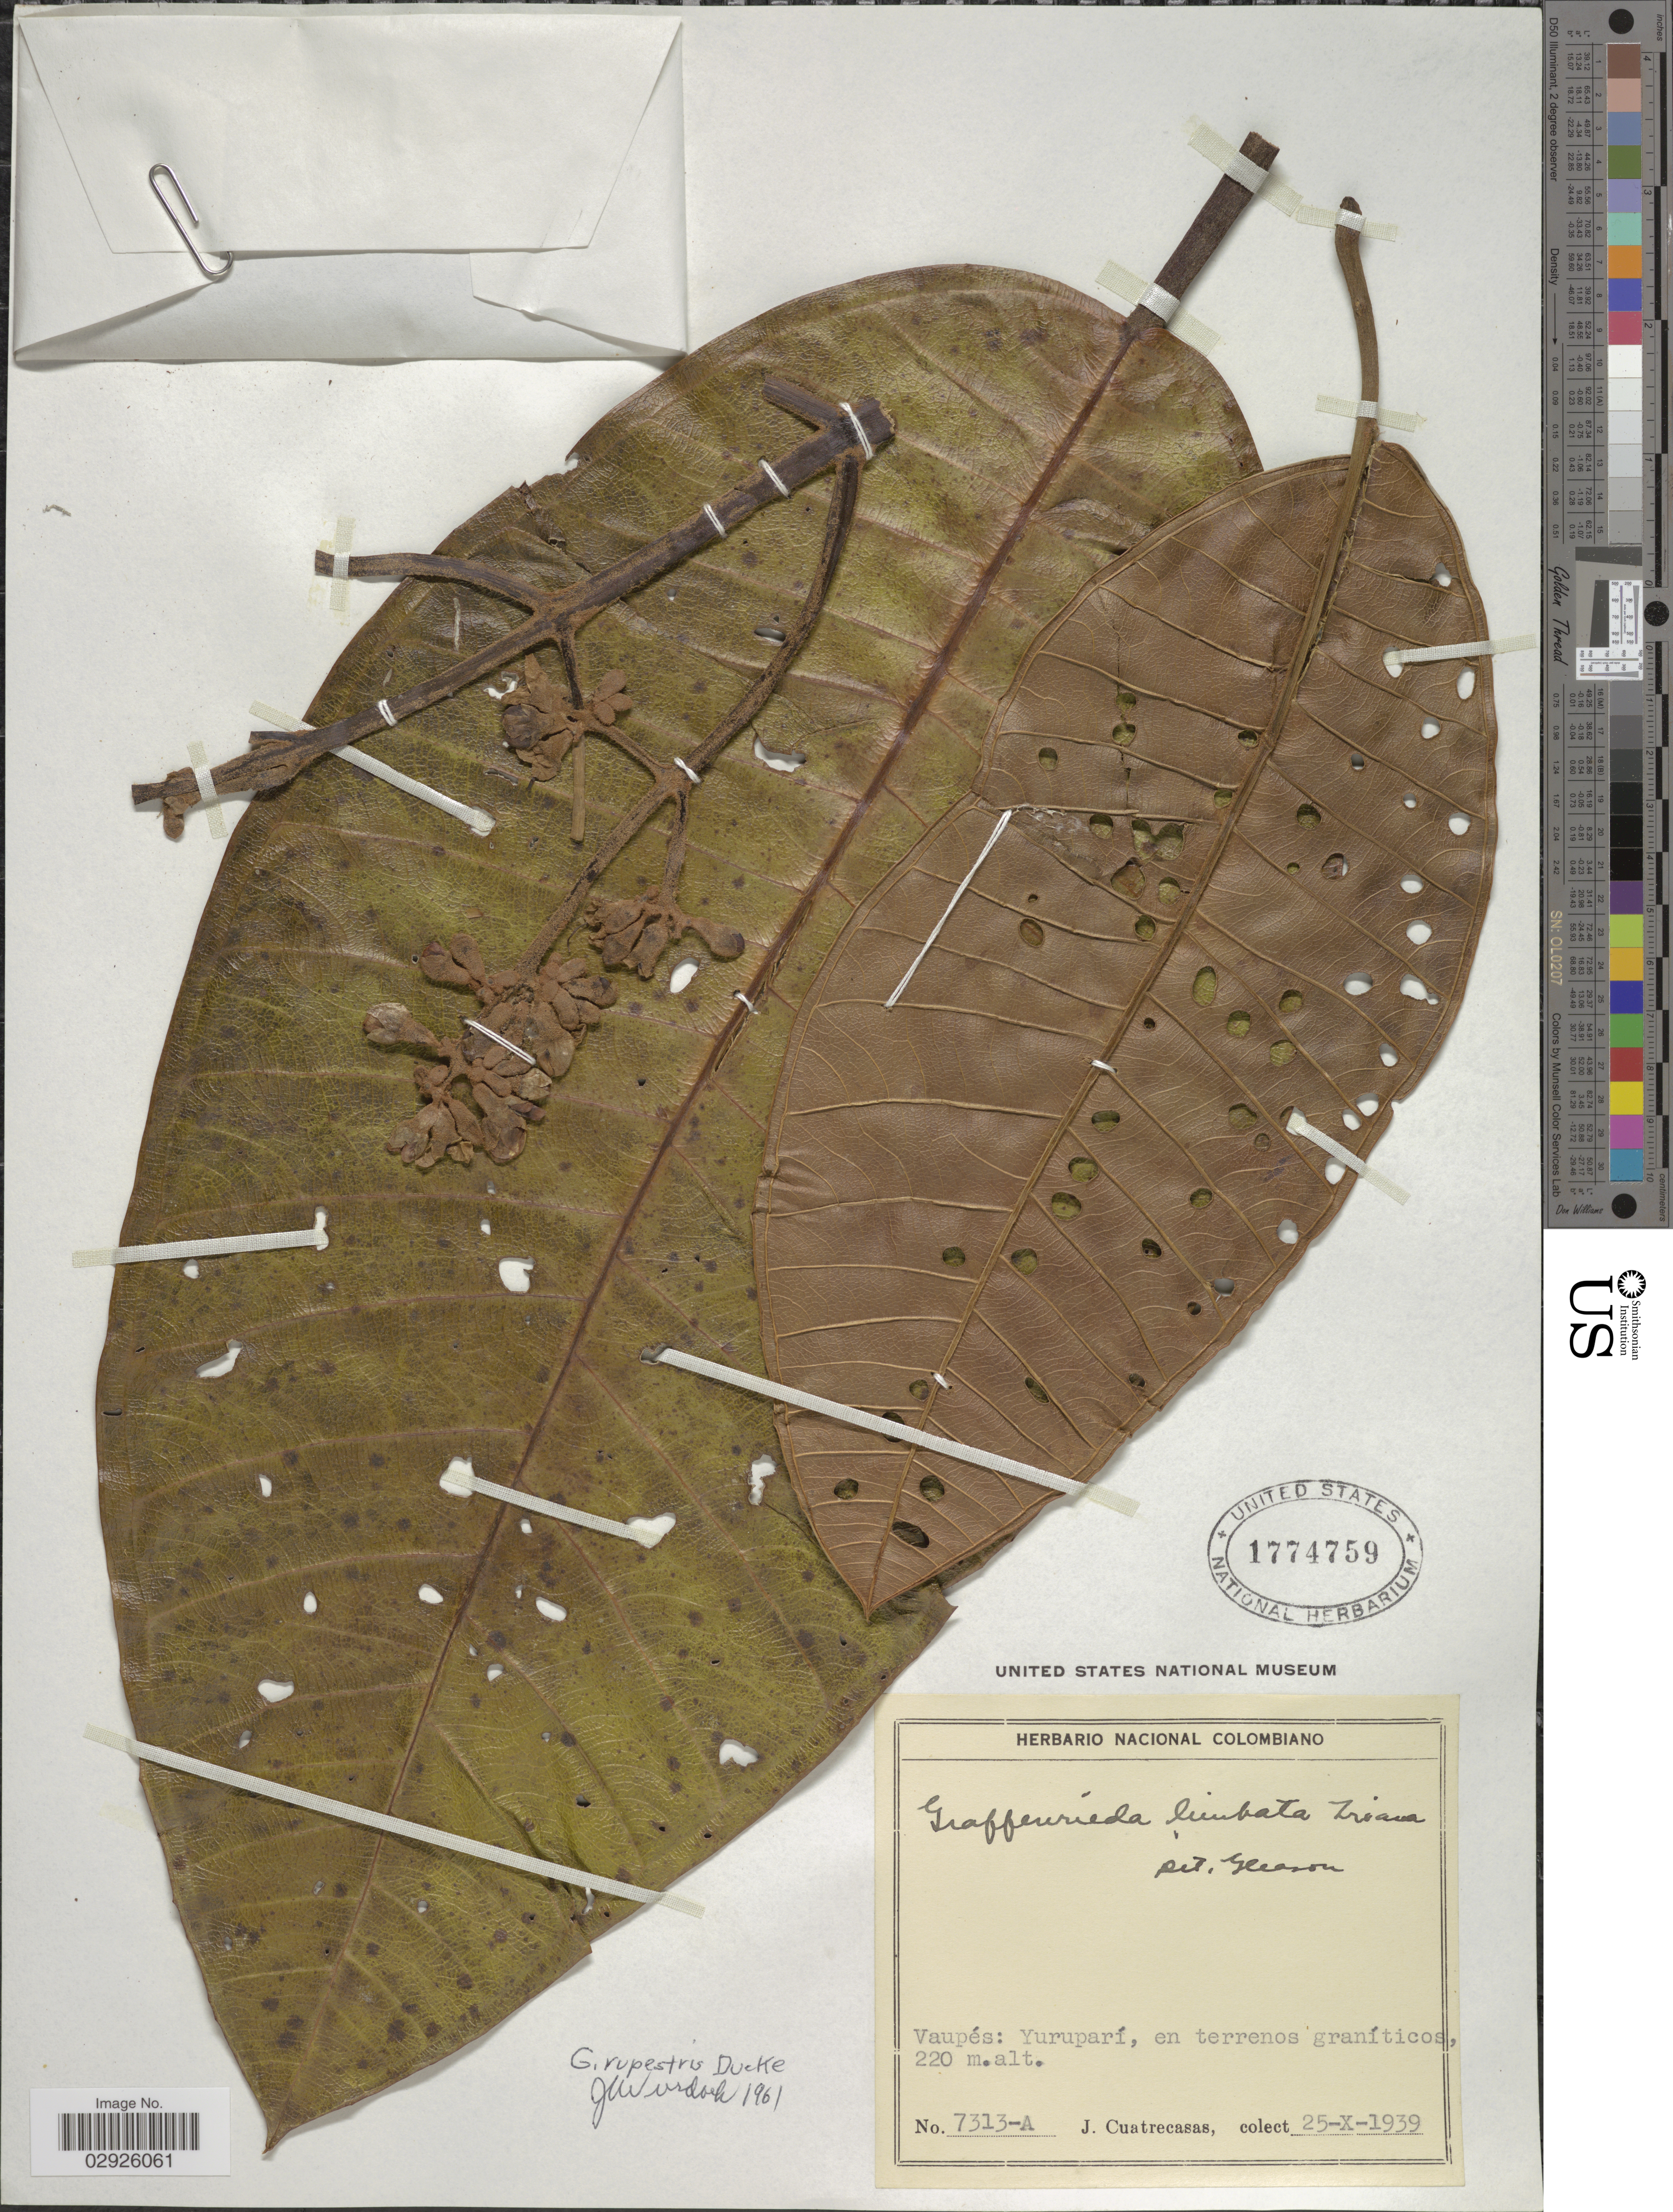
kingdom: Plantae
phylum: Tracheophyta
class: Magnoliopsida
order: Myrtales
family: Melastomataceae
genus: Graffenrieda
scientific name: Graffenrieda rupestris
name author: Ducke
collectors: J. Cuatrecasas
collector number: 7313-A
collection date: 1939-10-25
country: Colombia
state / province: Vaupés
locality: Yuruparí, en terrenos graníticos.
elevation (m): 220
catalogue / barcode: US 1774759